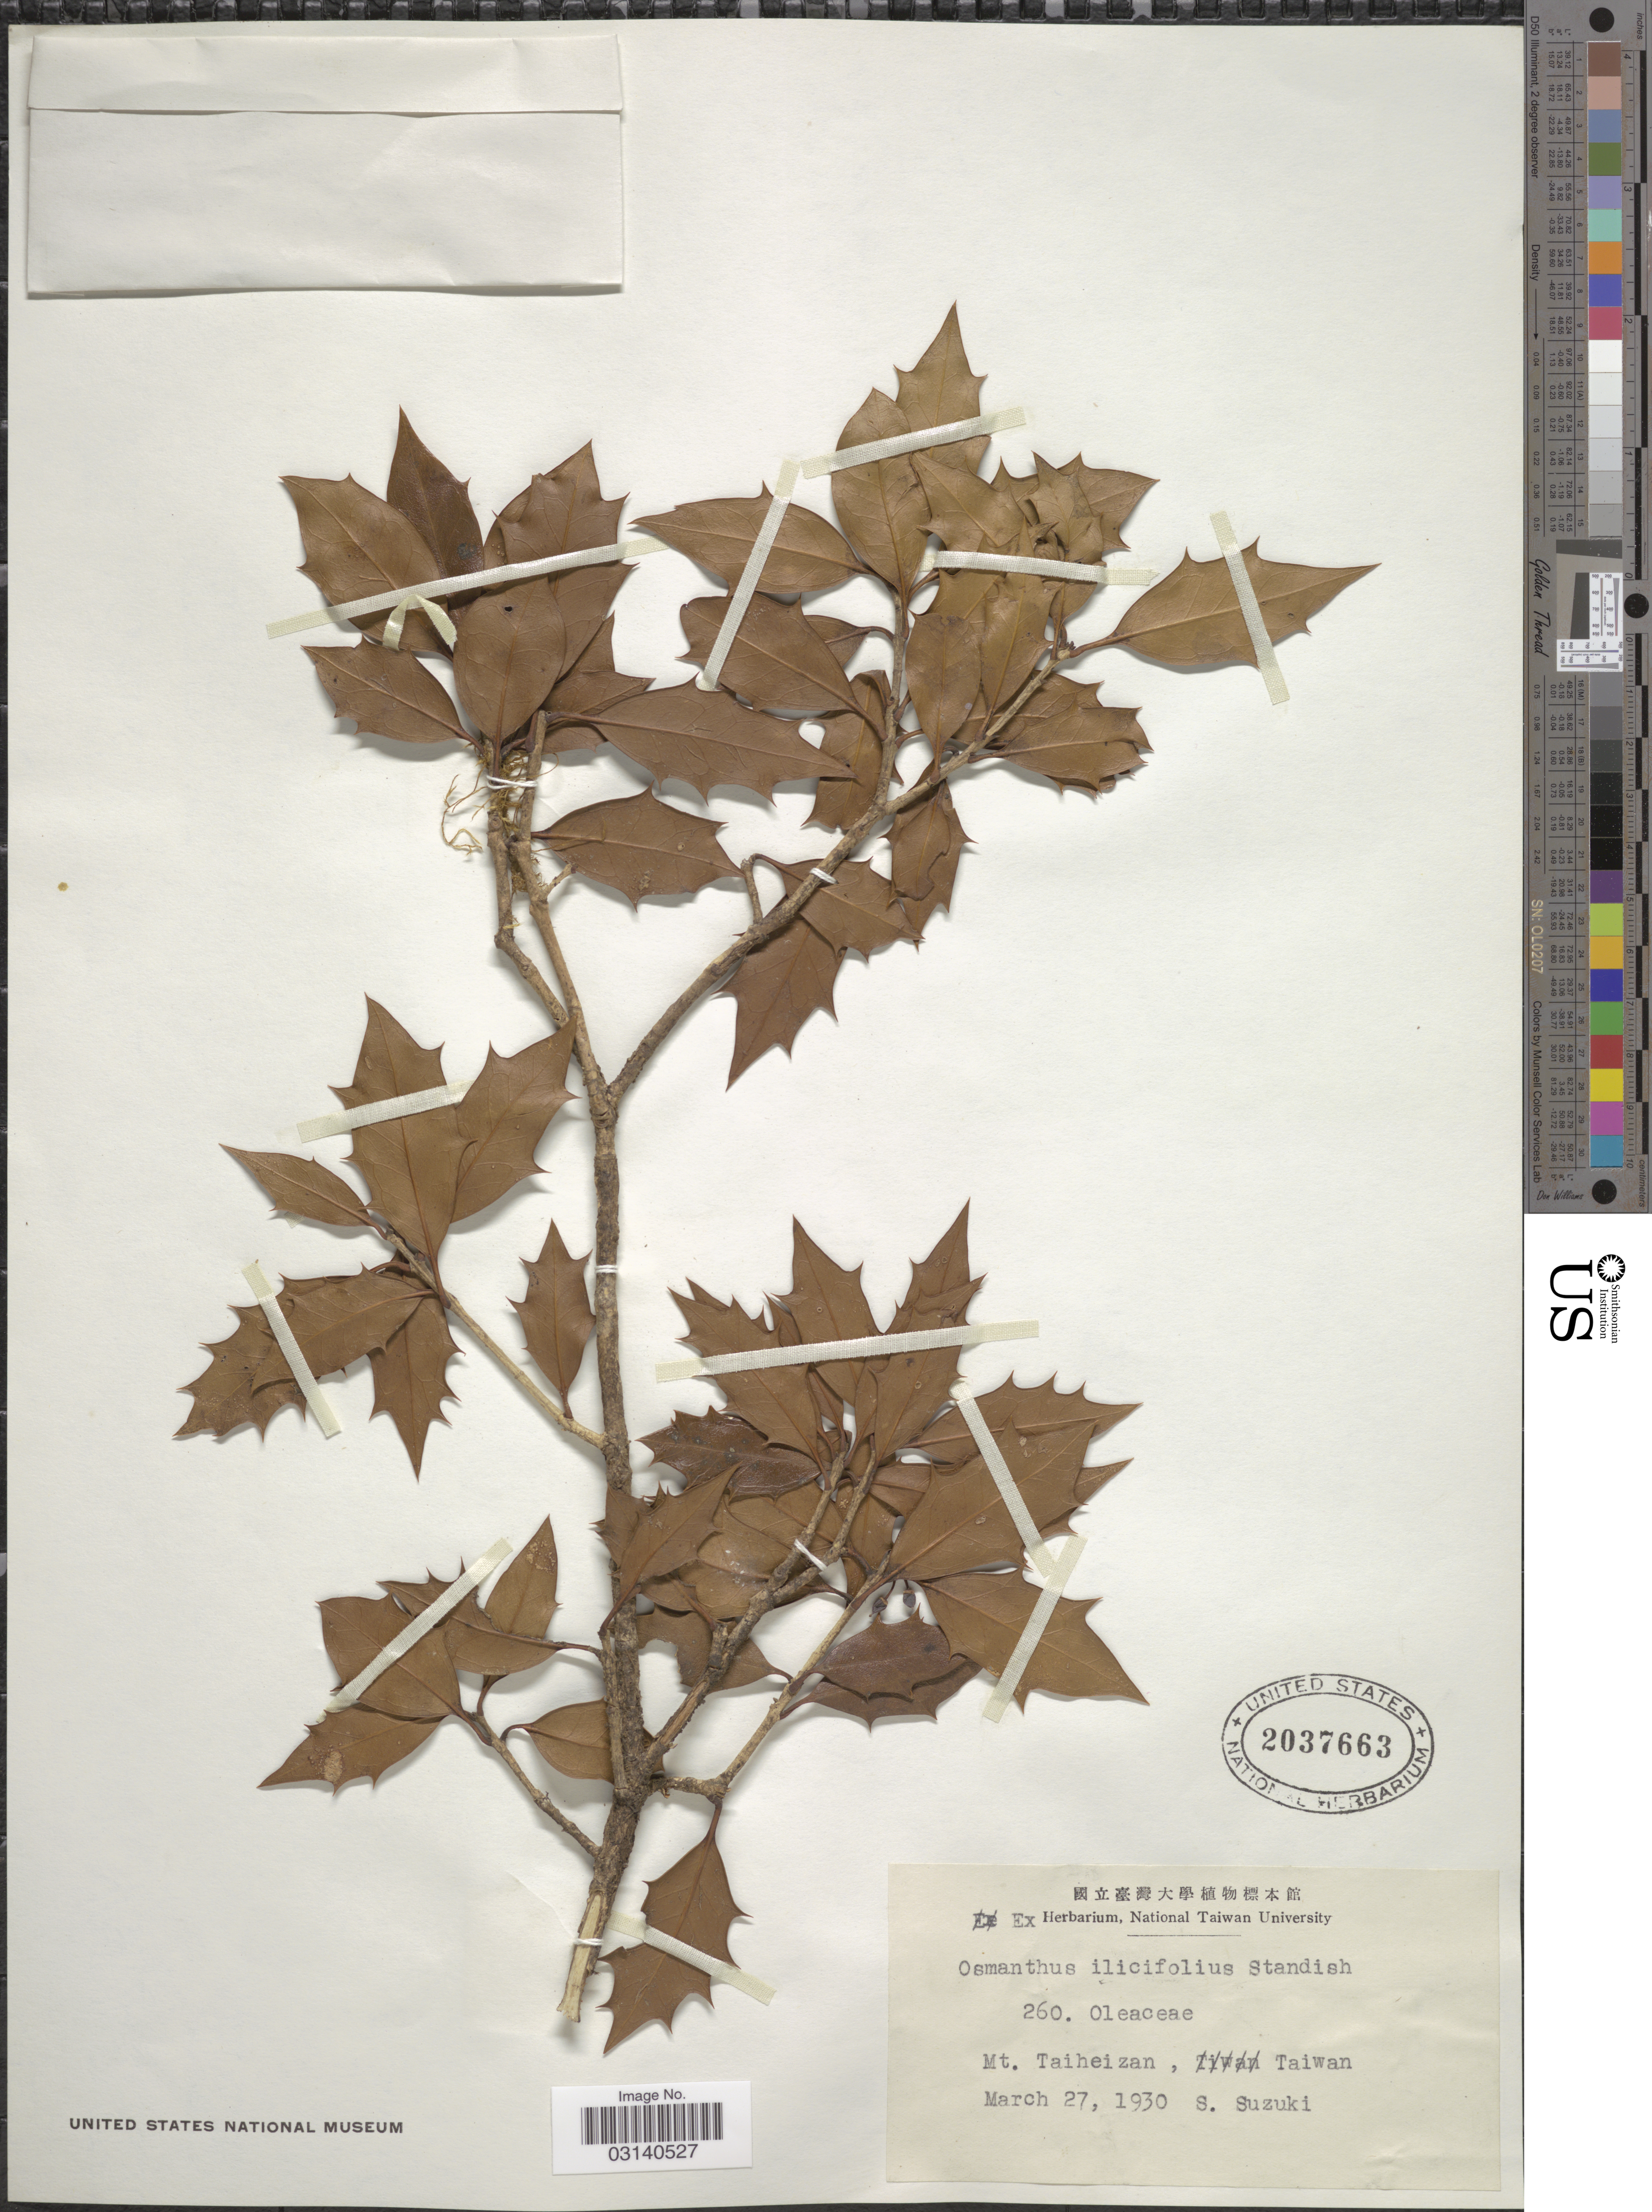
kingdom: Plantae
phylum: Tracheophyta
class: Magnoliopsida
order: Lamiales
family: Oleaceae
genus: Osmanthus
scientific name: Osmanthus heterophyllus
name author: (G. Don) P.S. Green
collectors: S. Suzuki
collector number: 260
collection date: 1930-03-27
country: Taiwan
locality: Mt. Taiheizan.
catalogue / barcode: US 2037663